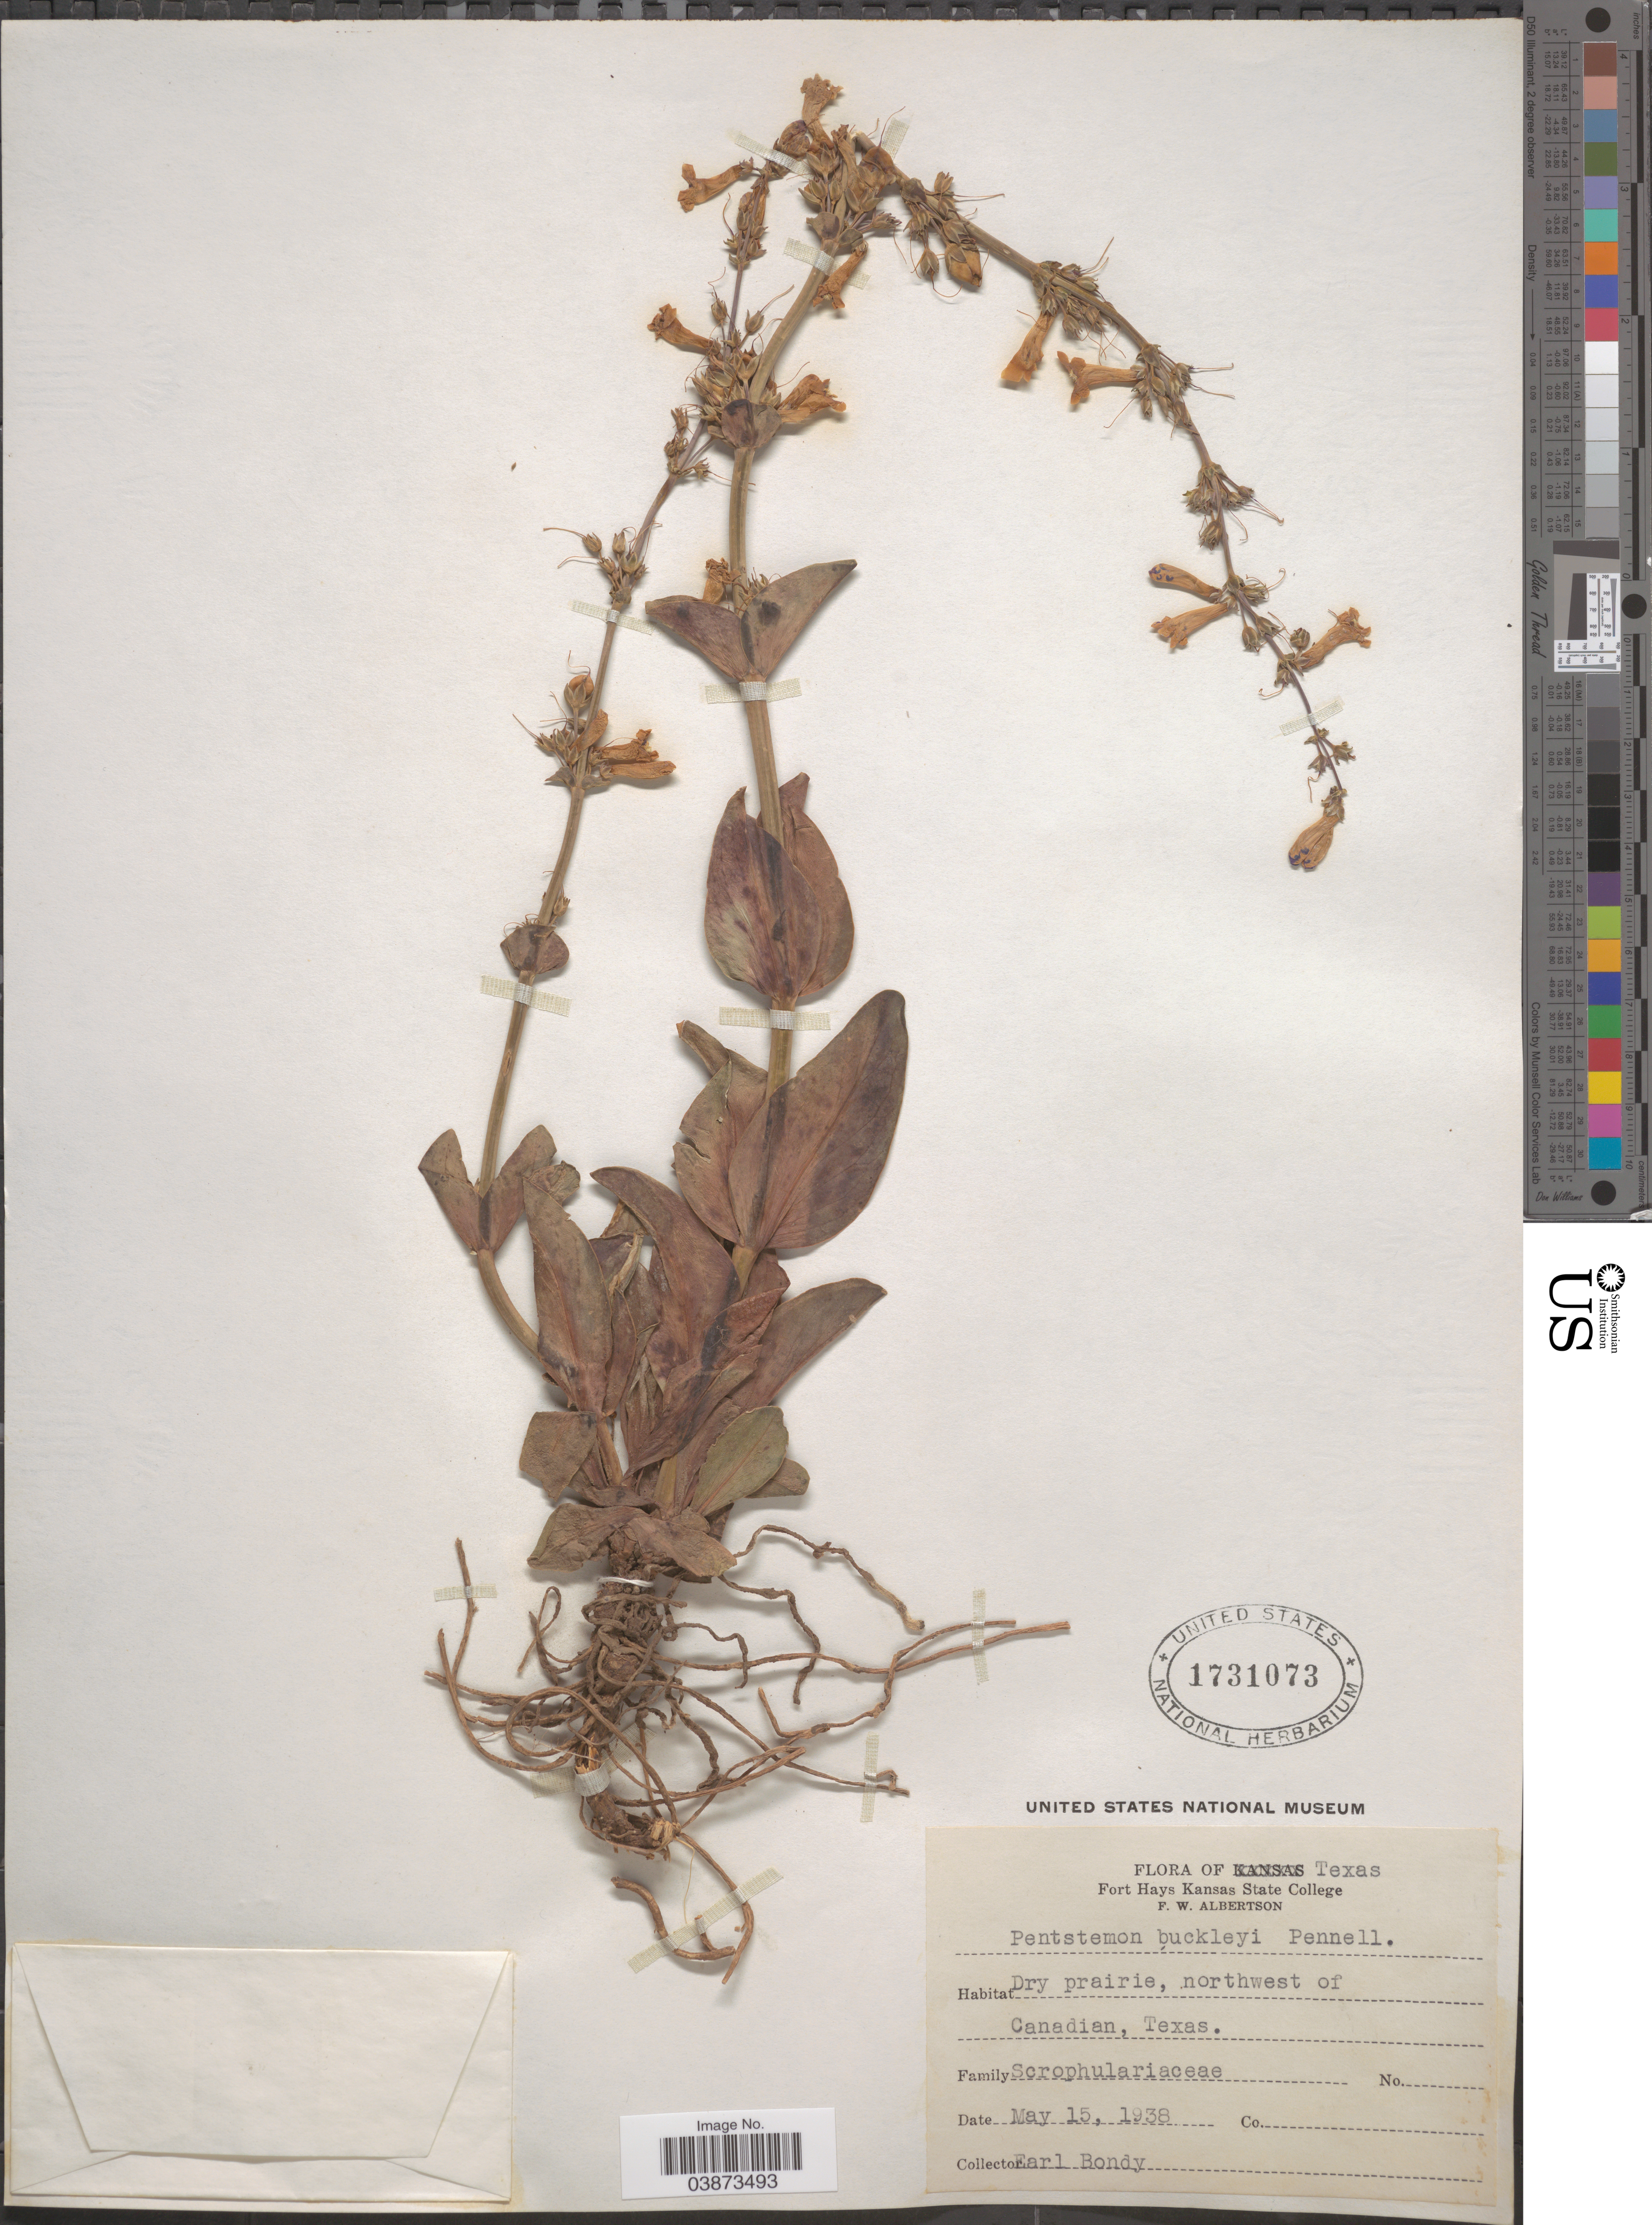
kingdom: Plantae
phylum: Tracheophyta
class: Magnoliopsida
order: Lamiales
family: Plantaginaceae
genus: Penstemon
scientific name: Penstemon buckleyi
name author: Pennell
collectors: E. Bondy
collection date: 1938-05-15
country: United States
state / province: Texas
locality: Northwest of Canadian.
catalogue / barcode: US 1731073